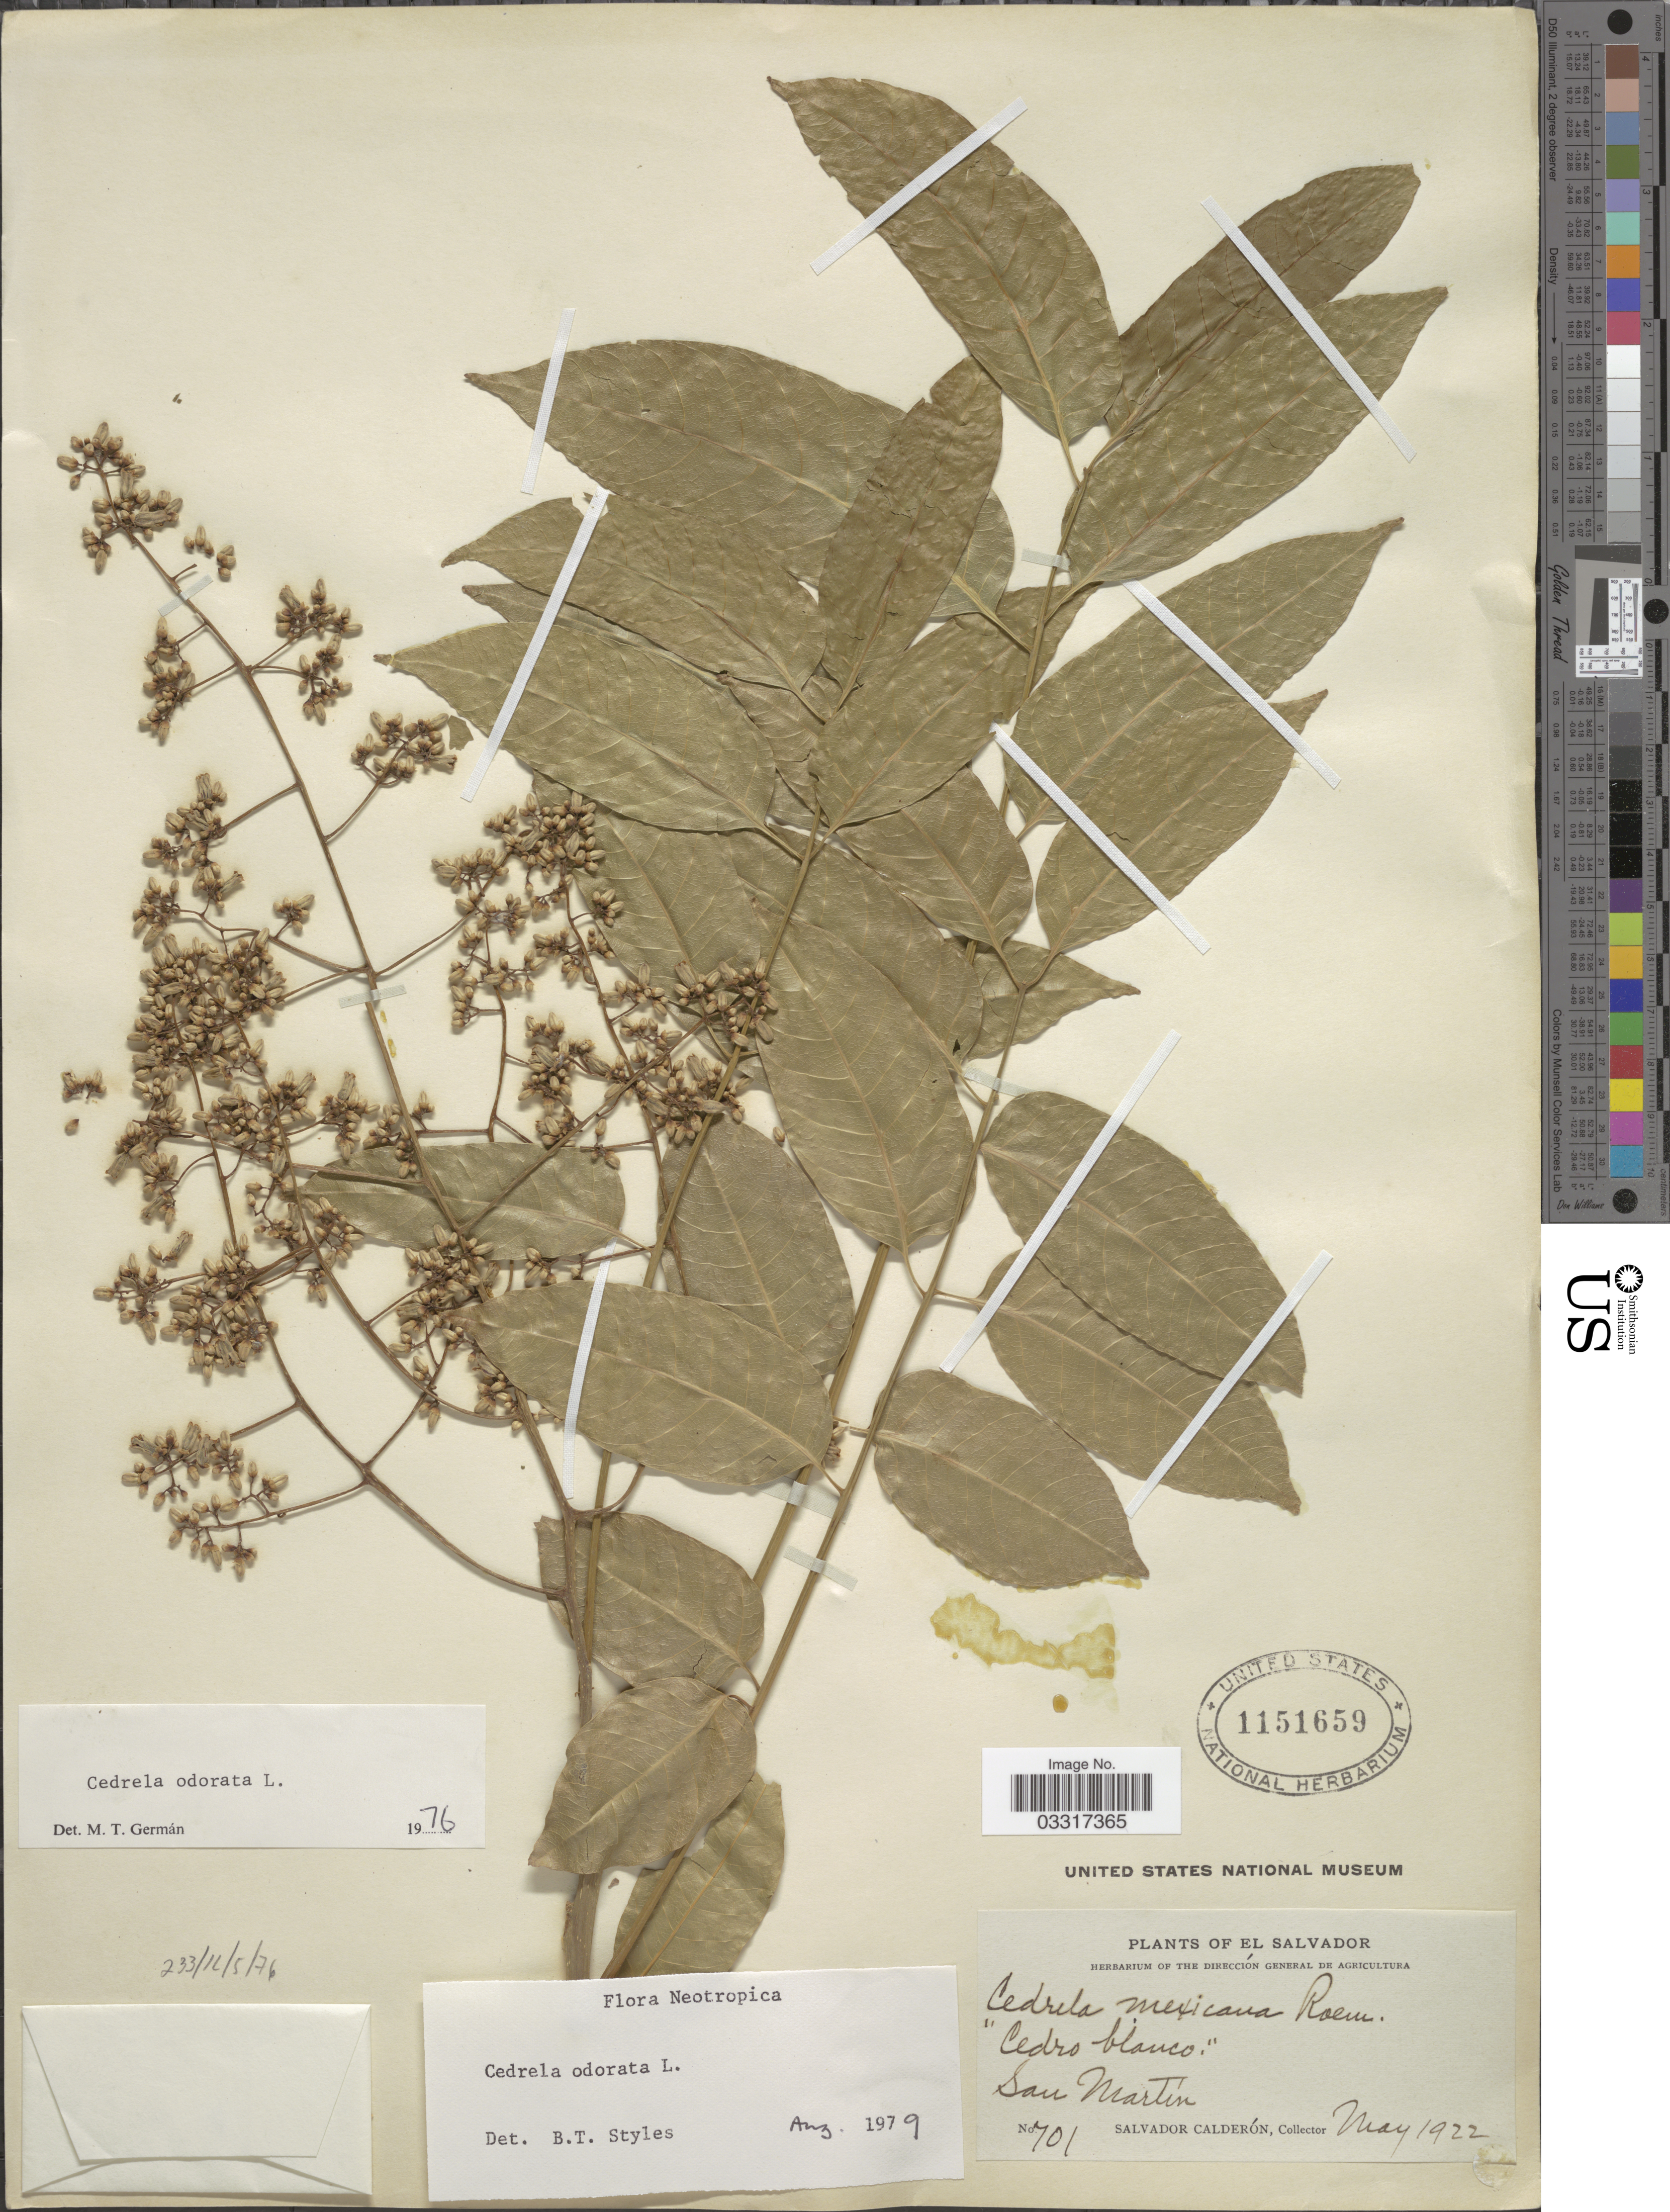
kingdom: Plantae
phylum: Tracheophyta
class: Magnoliopsida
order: Sapindales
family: Meliaceae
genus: Cedrela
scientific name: Cedrela odorata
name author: L.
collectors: S. Calderón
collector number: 701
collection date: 1922-05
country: El Salvador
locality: San Martín.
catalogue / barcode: US 1151659